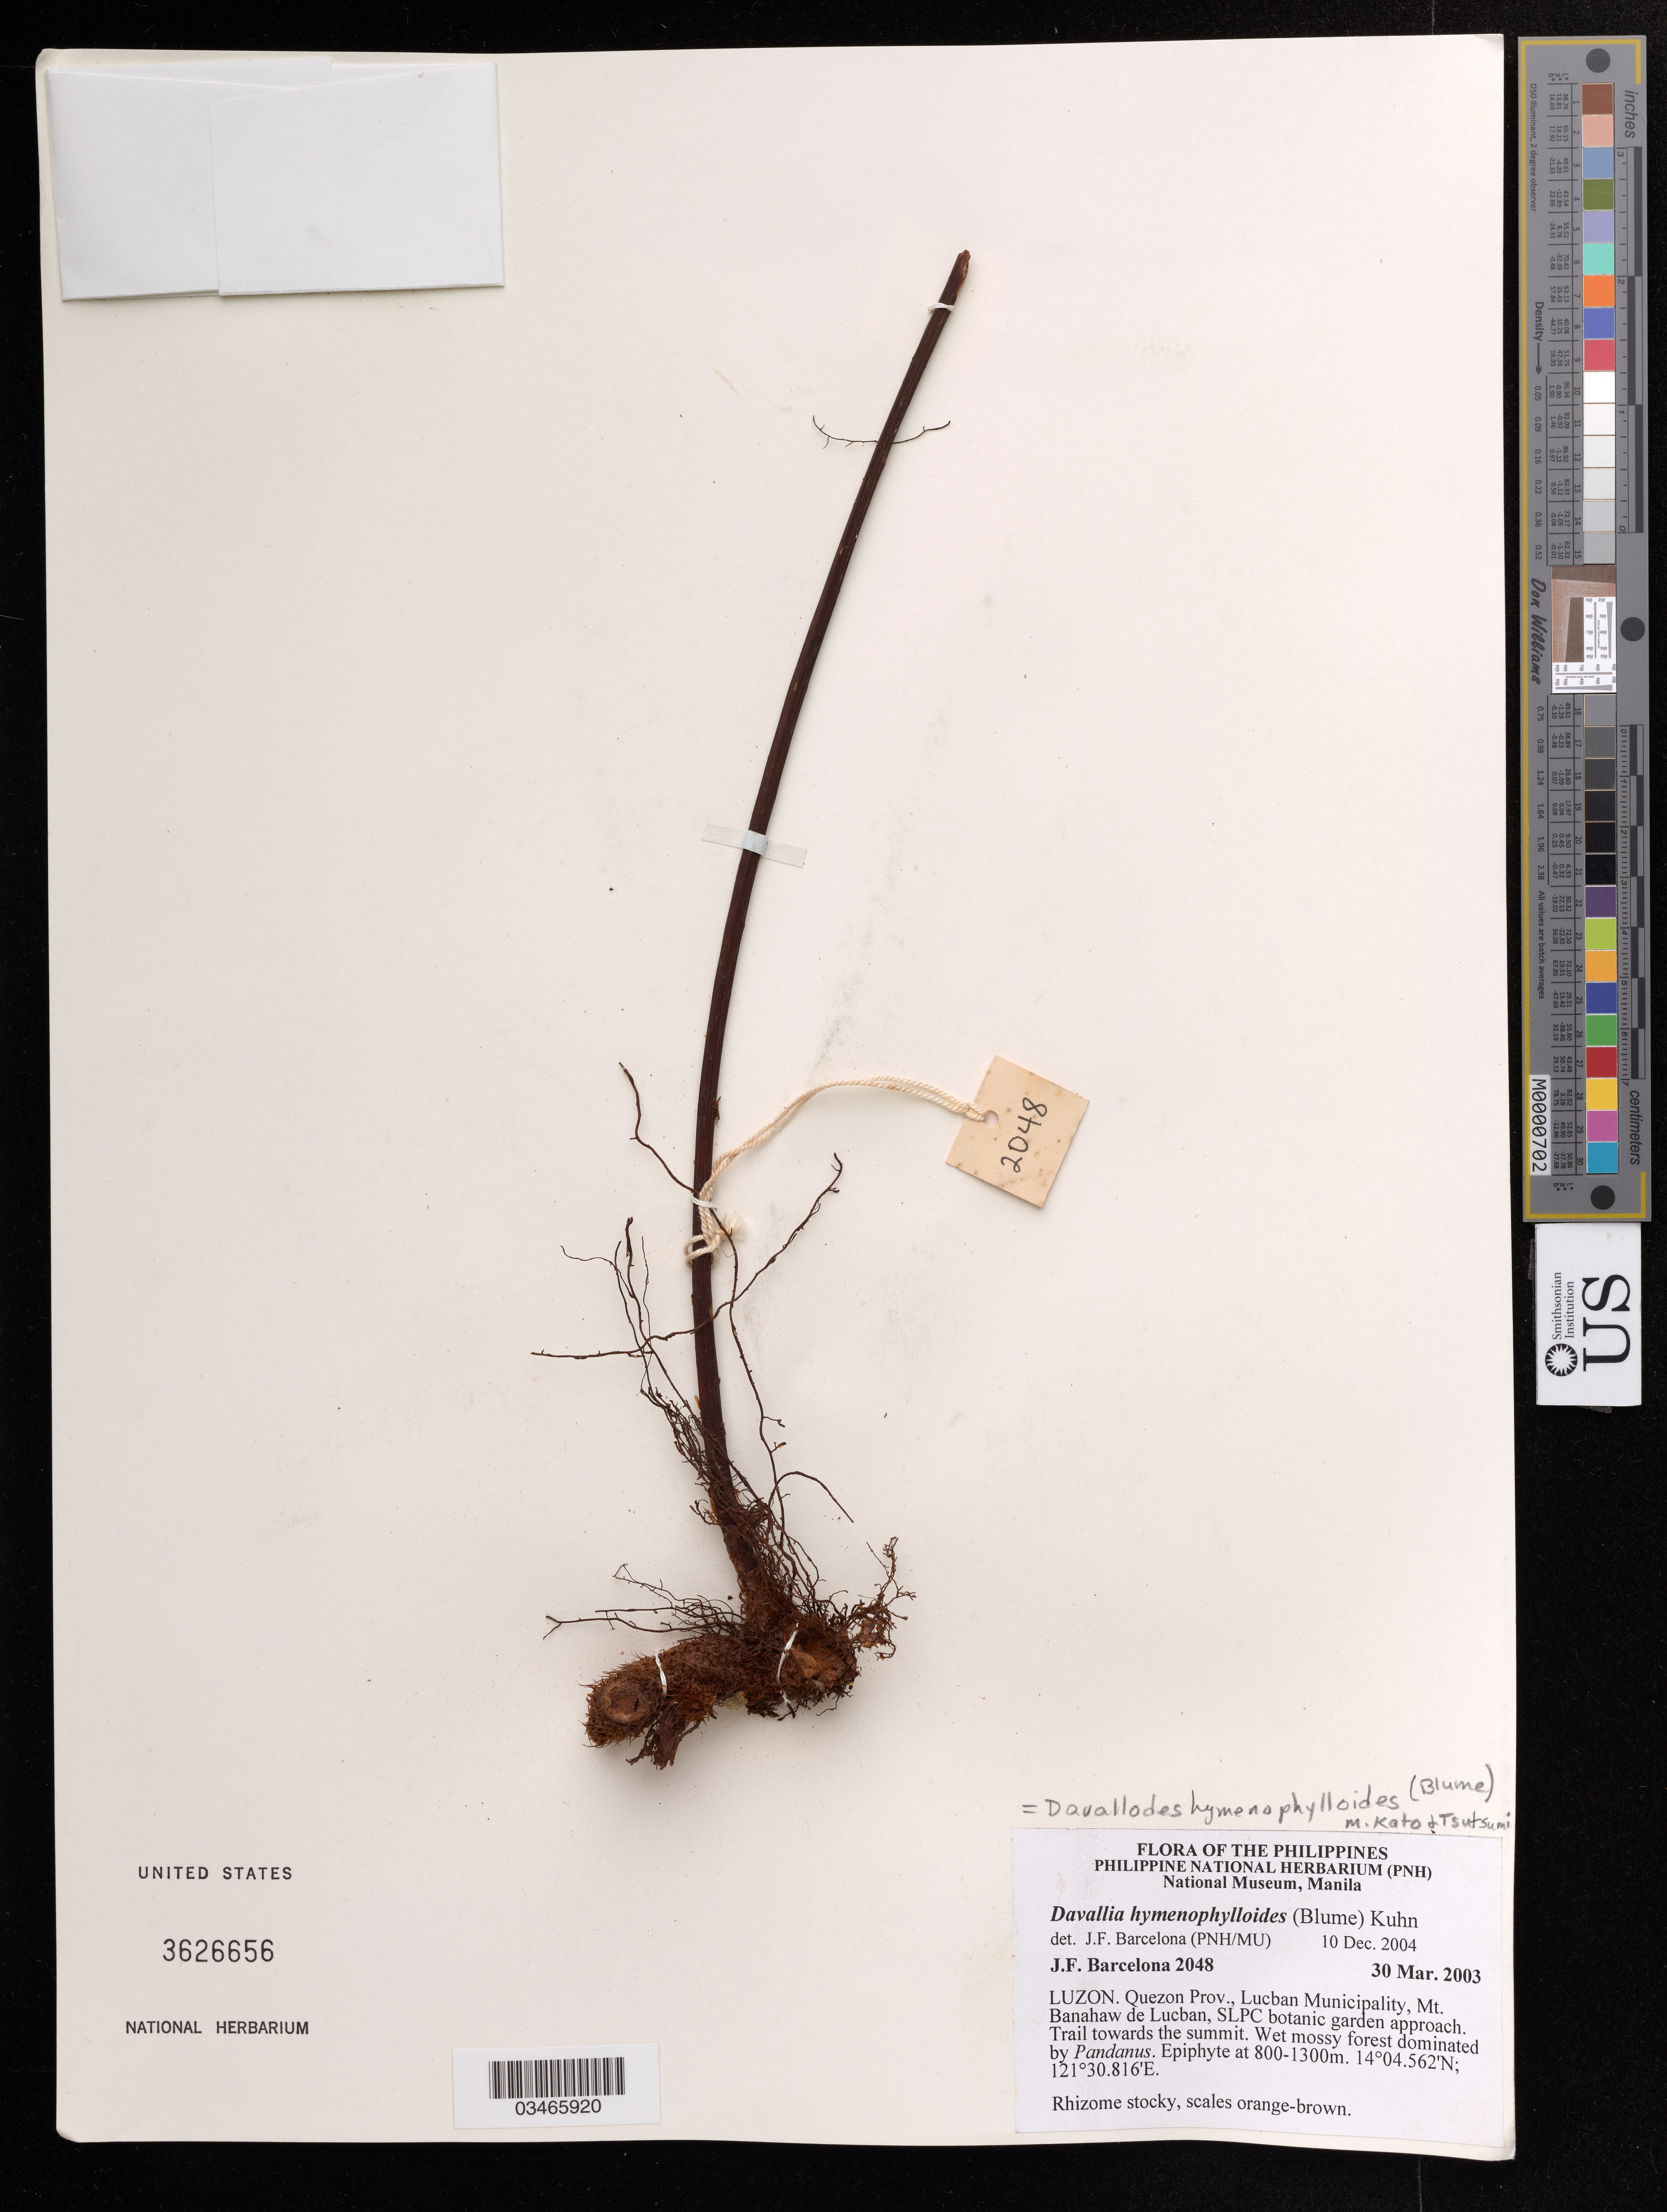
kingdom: Plantae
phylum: Tracheophyta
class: Polypodiopsida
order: Polypodiales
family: Davalliaceae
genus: Davallodes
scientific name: Davallodes hymenophylloides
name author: (Bedd.) M. Kato & Tsutsumi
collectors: J. F. Barcelona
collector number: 2048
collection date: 2003-03-30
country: Philippines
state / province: Central Luzon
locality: Quezon Prov., Lucban Municipality, Mt. Banahaw de Lucban, SLPC botanic garden approach.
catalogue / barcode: US 3626656